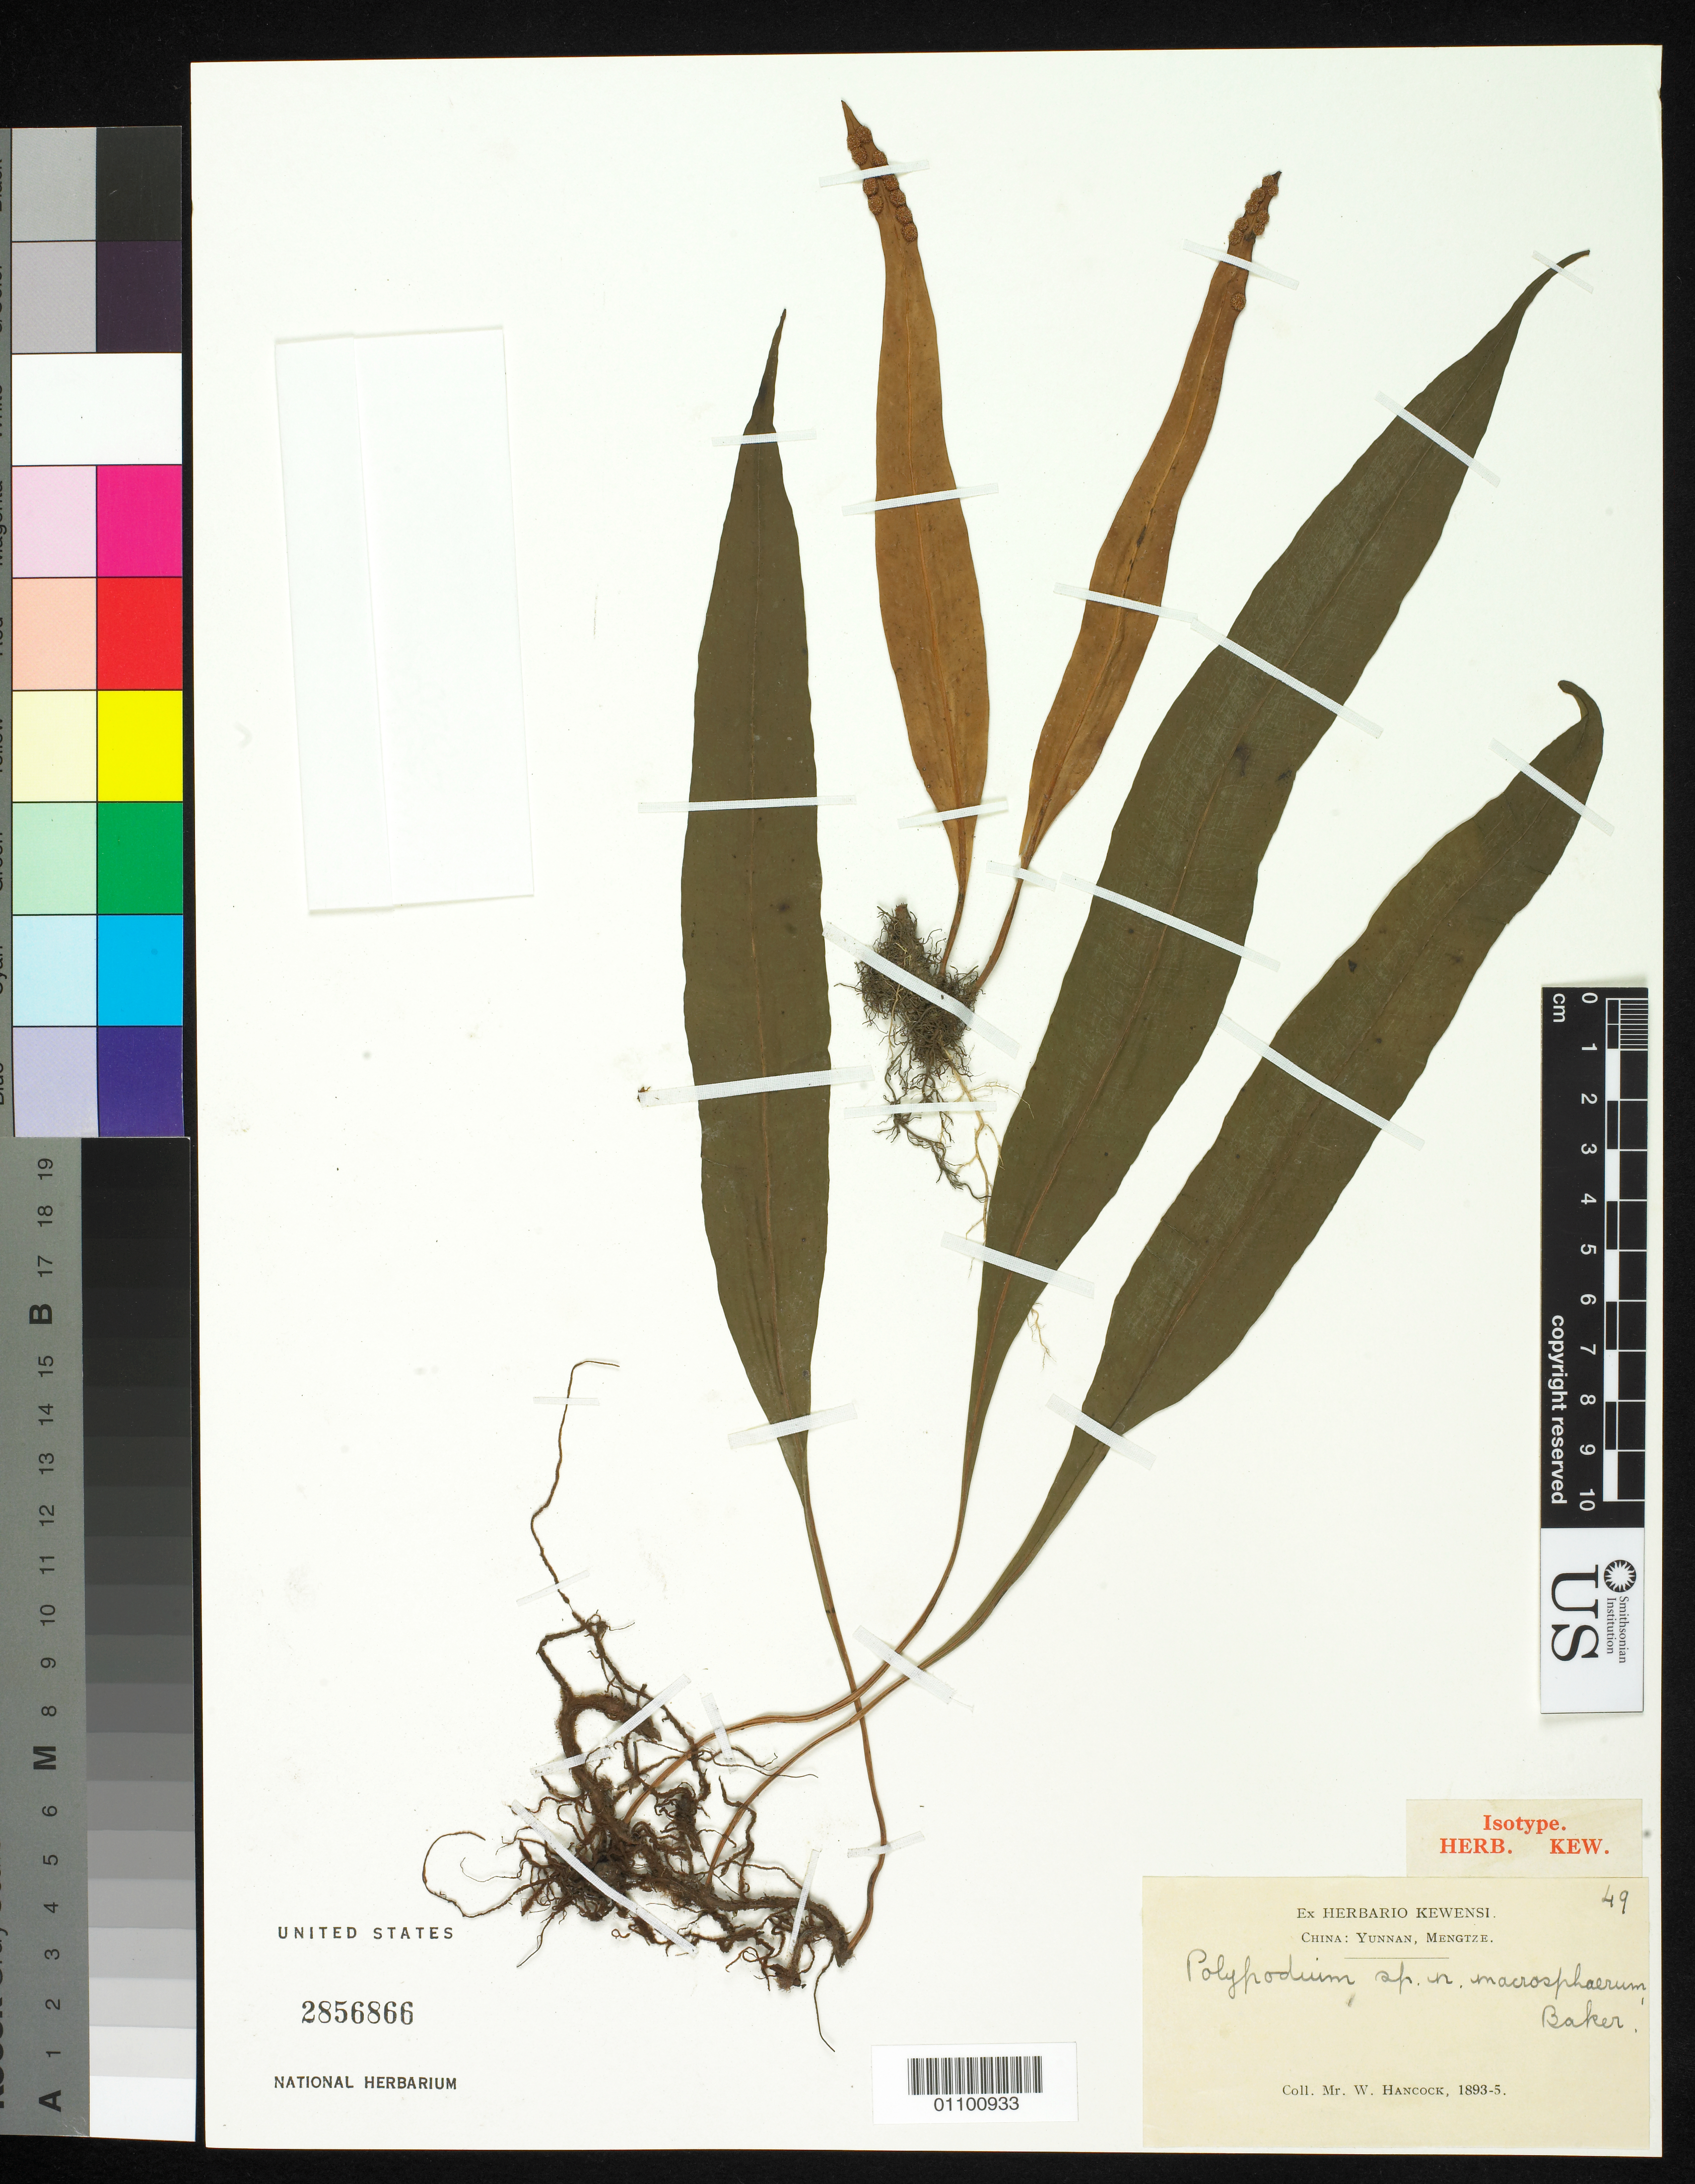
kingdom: Plantae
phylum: Tracheophyta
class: Polypodiopsida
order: Polypodiales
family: Polypodiaceae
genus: Polypodium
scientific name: Polypodium macrosphaerum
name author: Baker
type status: Isotype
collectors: W. Hancock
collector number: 49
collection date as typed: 1893 to -- --- 1895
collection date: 1893/1895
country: China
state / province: Yunnan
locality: Mengtze.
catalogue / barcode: US 2856866